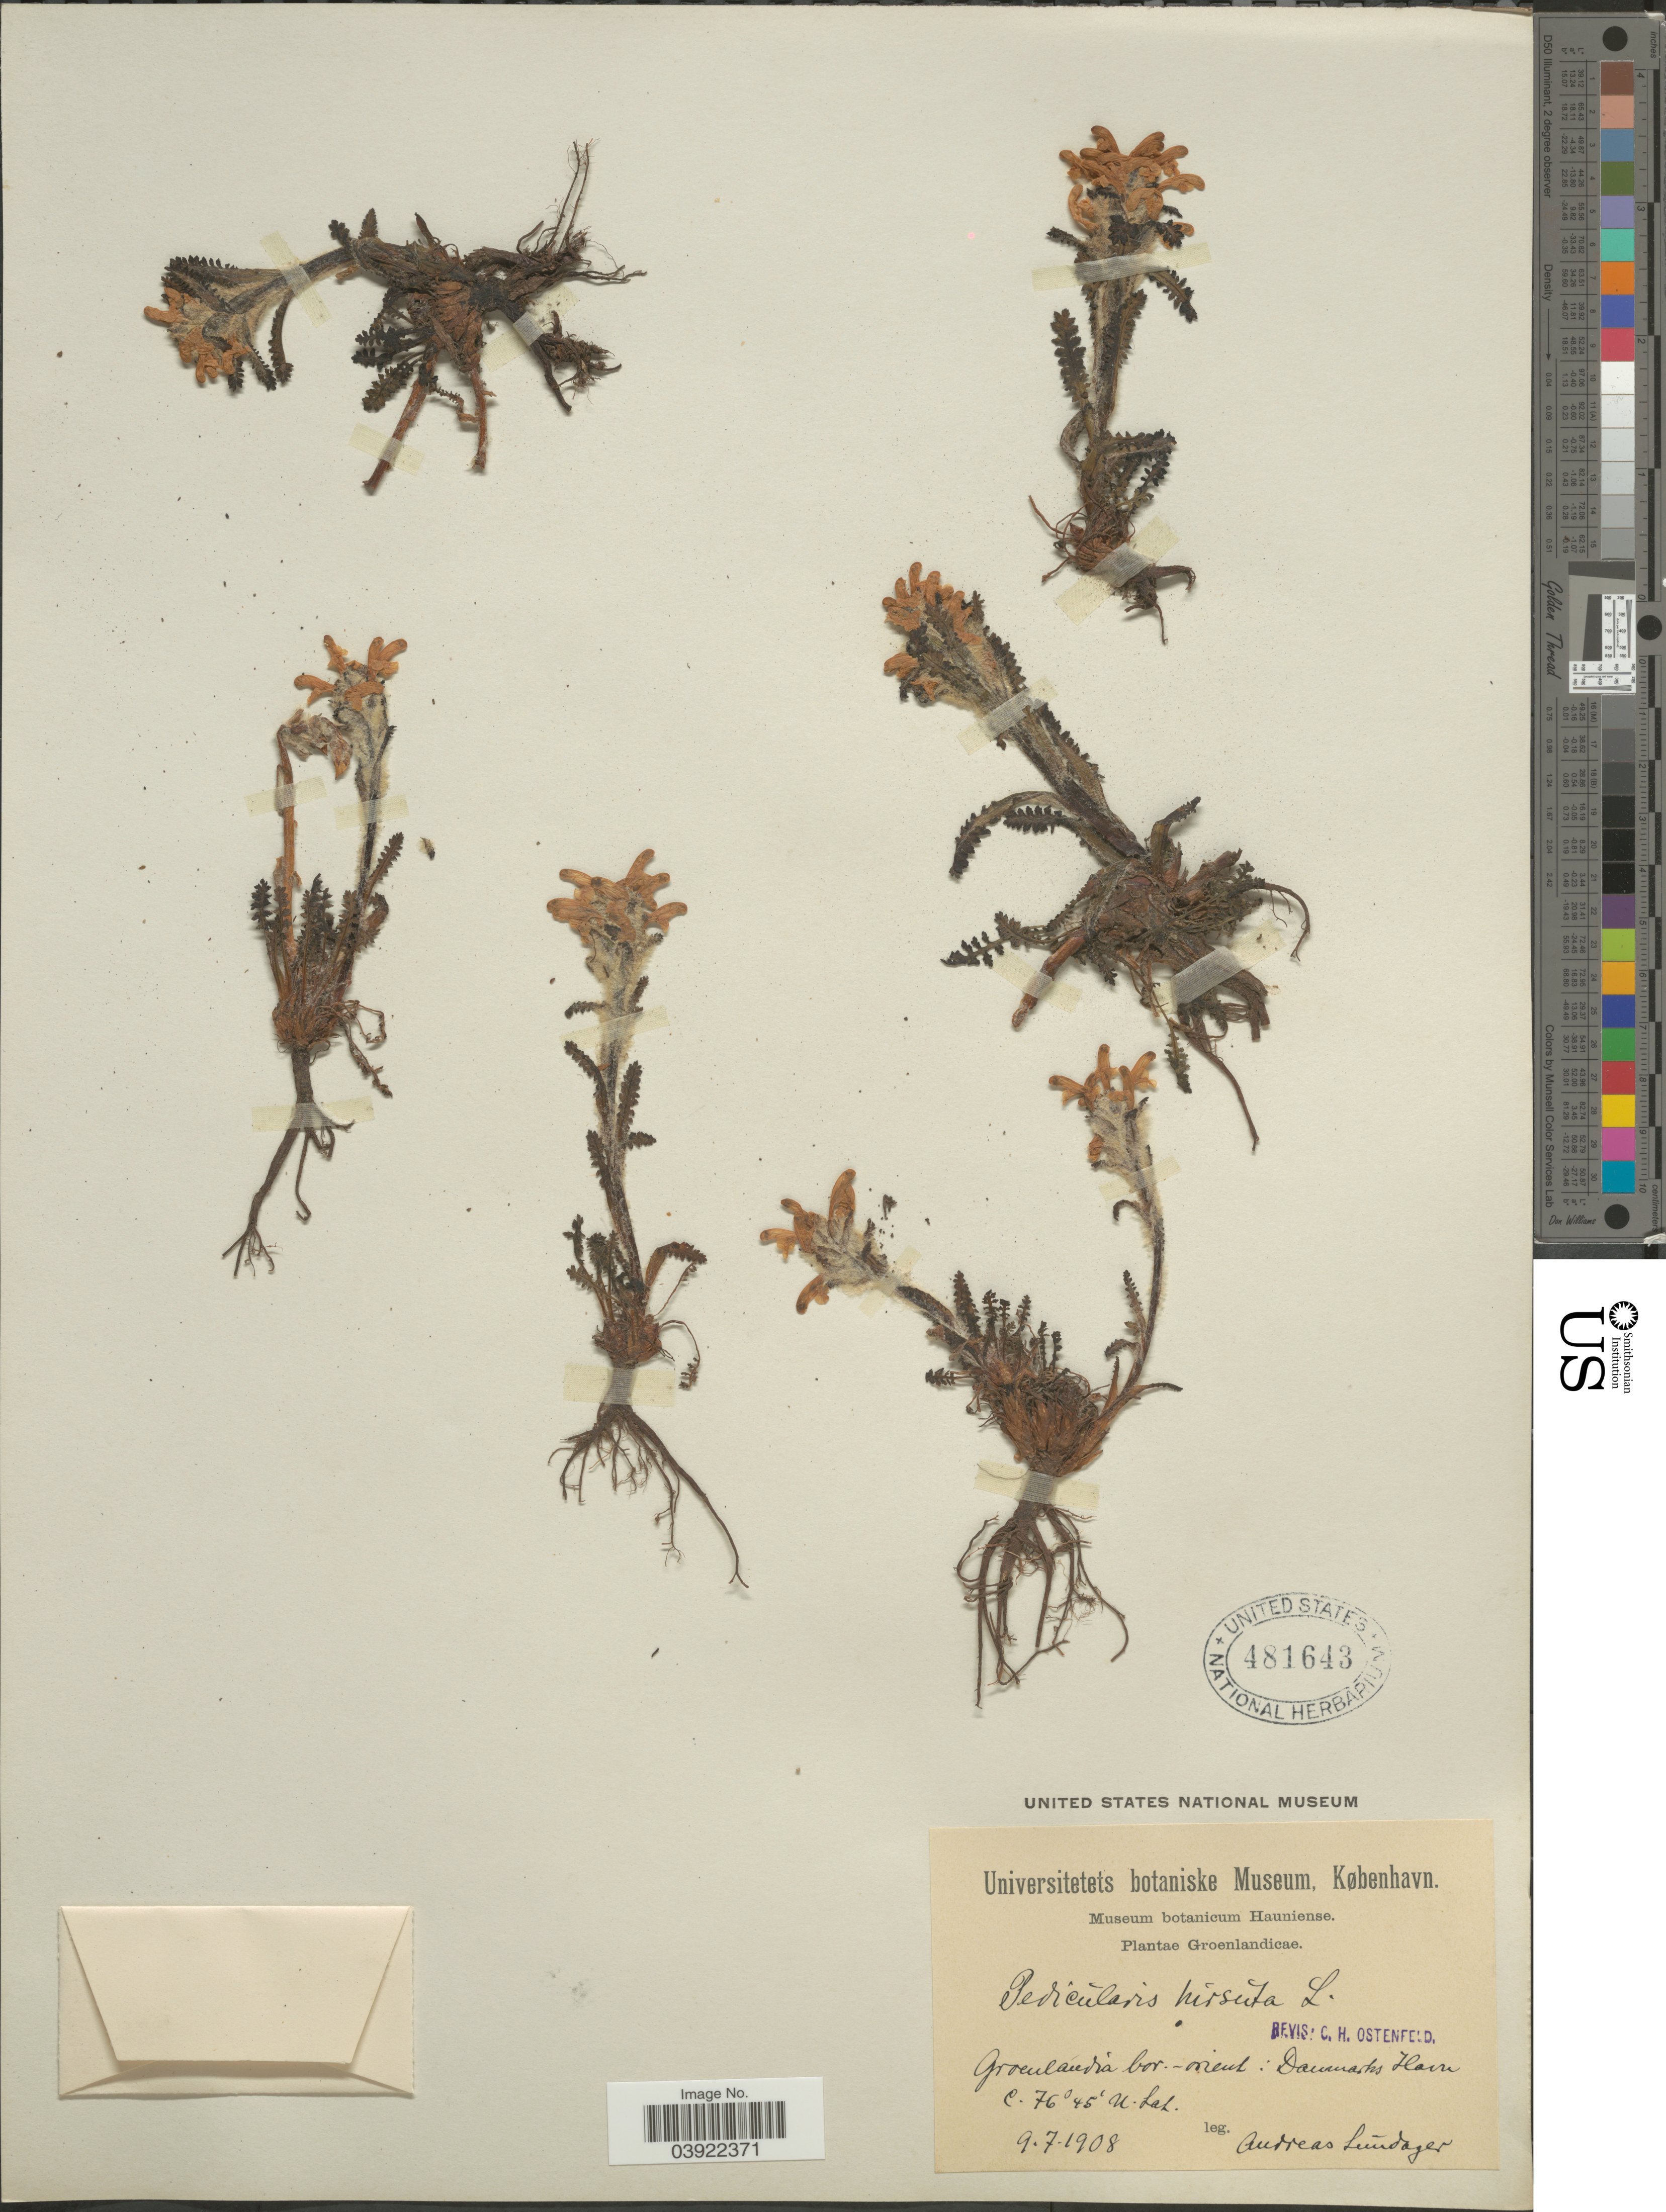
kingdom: Plantae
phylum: Tracheophyta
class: Magnoliopsida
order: Lamiales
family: Orobanchaceae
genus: Pedicularis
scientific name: Pedicularis hirsuta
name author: L.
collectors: A. Lundager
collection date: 1908-07-09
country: Greenland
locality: Groenlandia bor.- orient: Danmarks Havn.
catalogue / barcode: US 481643